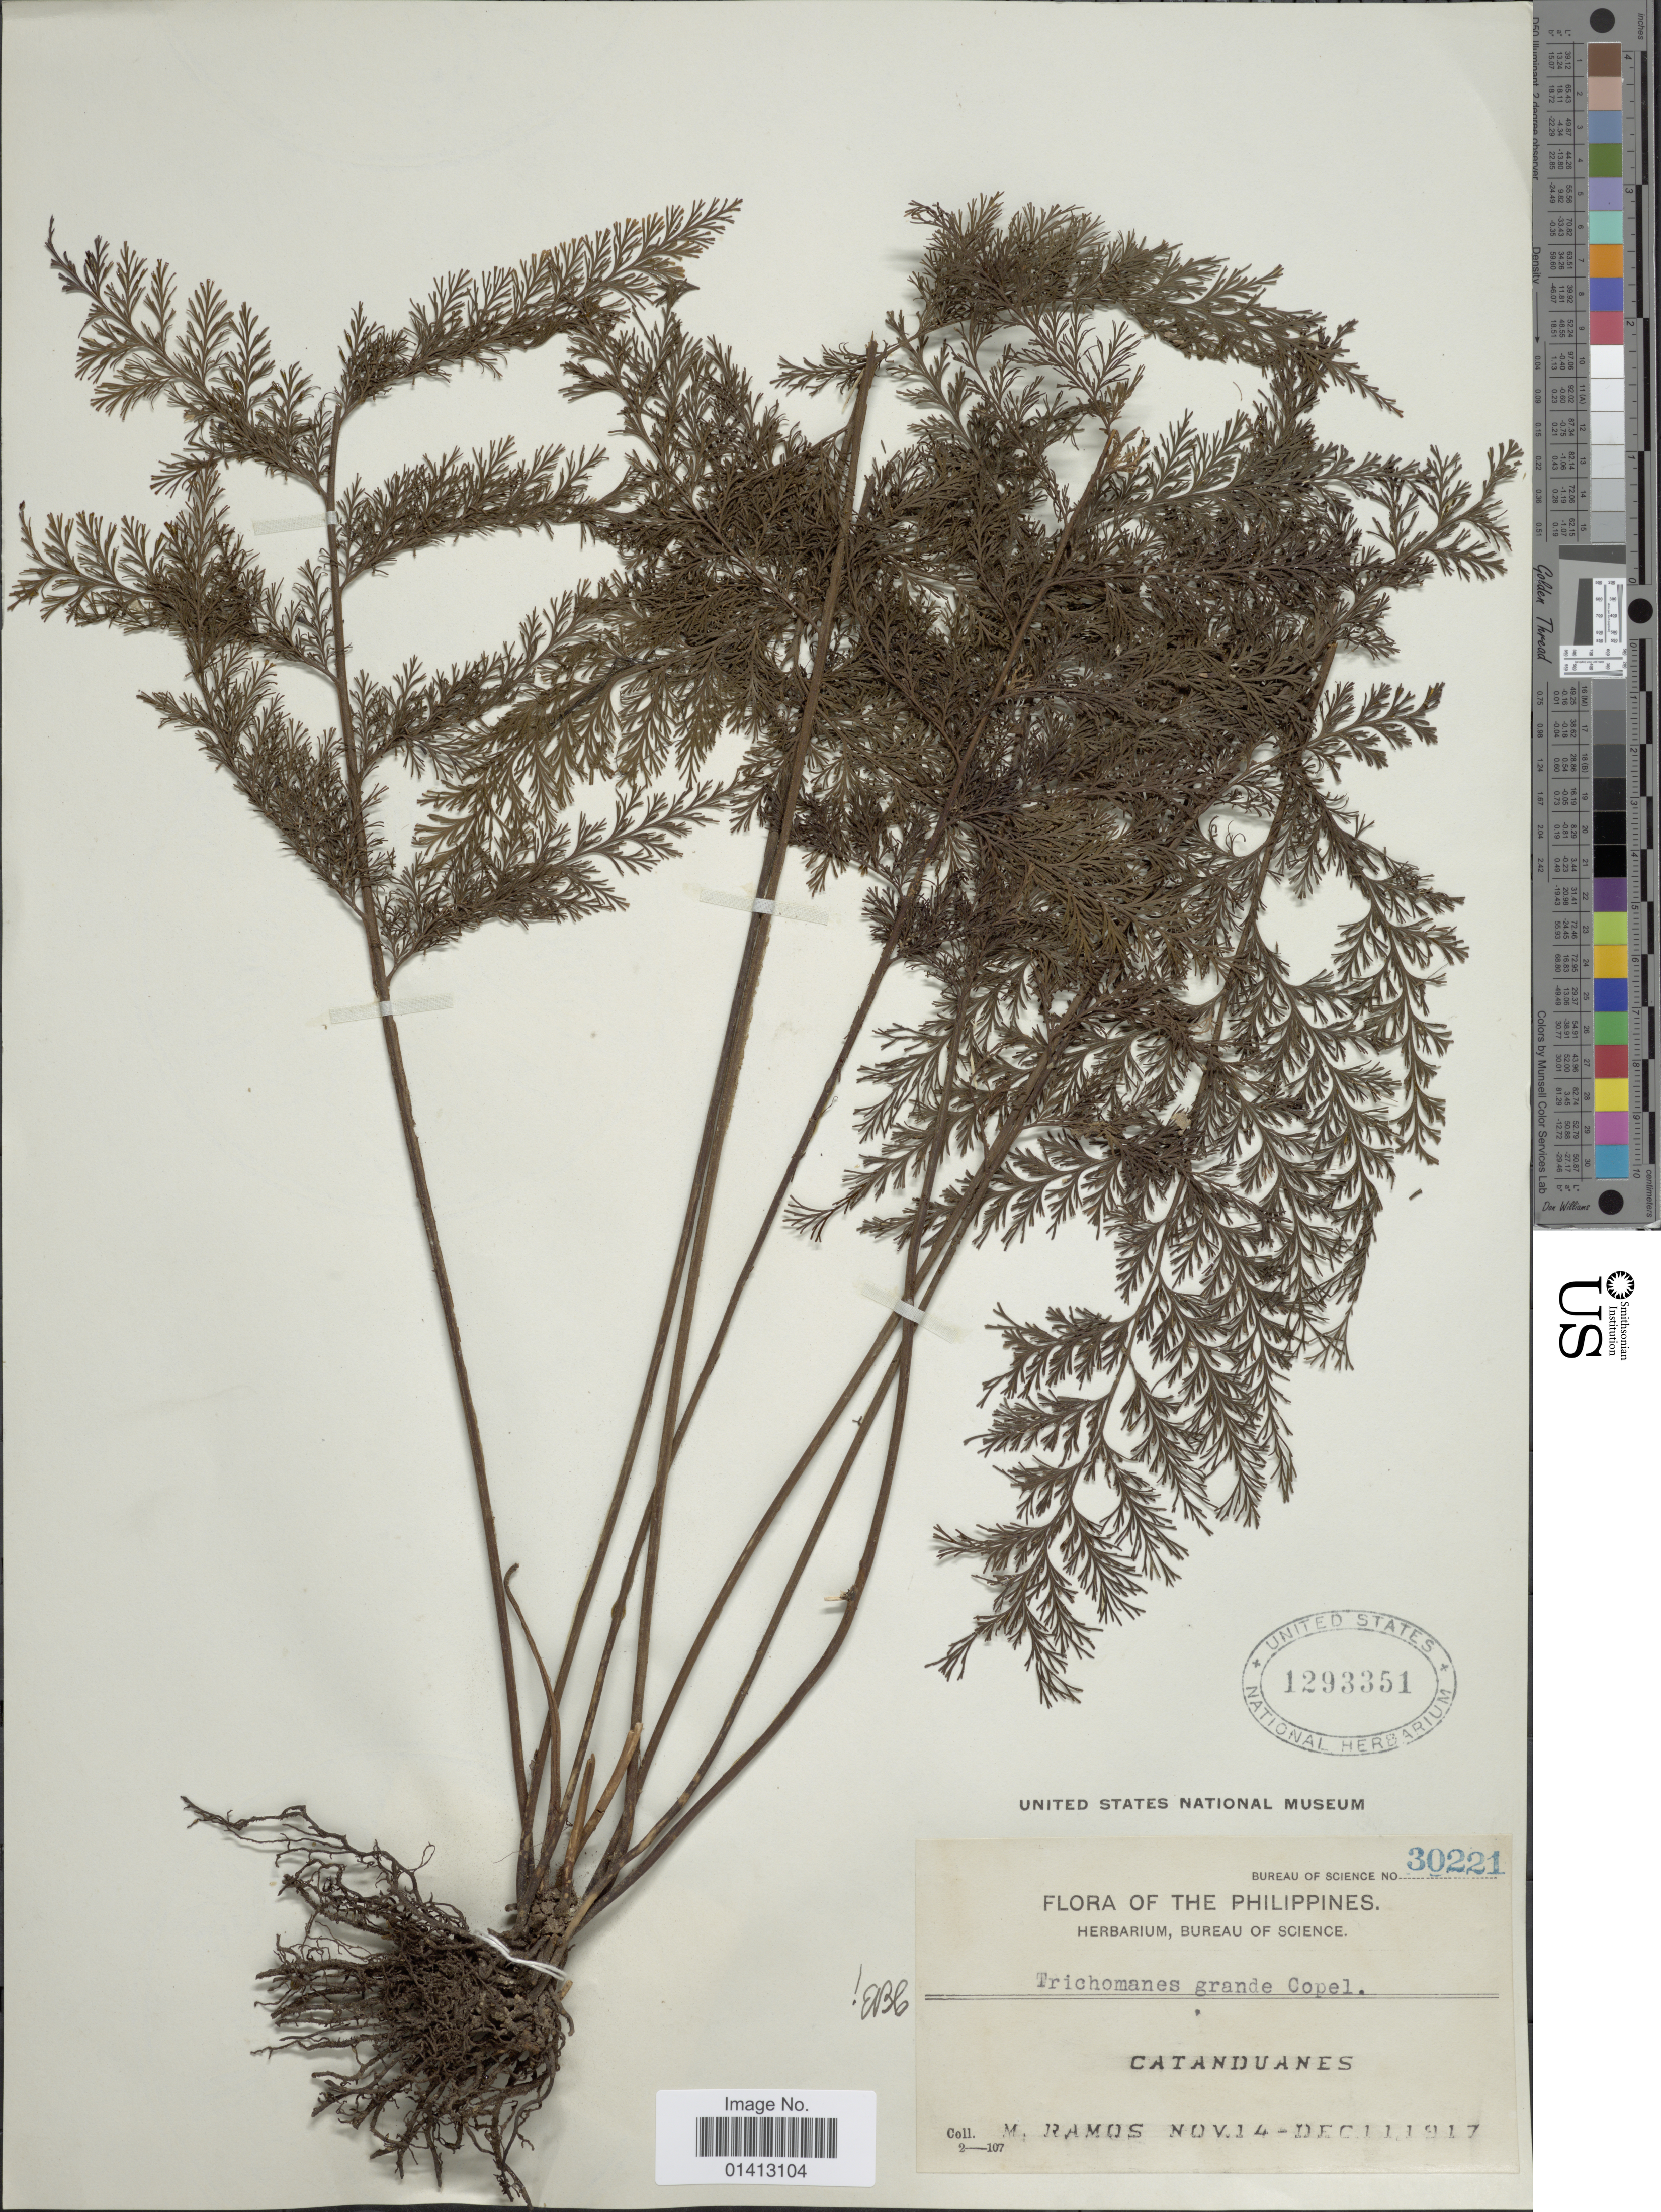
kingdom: Plantae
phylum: Tracheophyta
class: Polypodiopsida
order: Hymenophyllales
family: Hymenophyllaceae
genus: Crepidomanes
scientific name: Crepidomanes grande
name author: (Copel.) Ebihara & K. Iwats.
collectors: M. Ramos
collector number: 30221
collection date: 1917-11-14/1917-12-11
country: Philippines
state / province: Bicol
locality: Catanduanes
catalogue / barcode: US 1293351